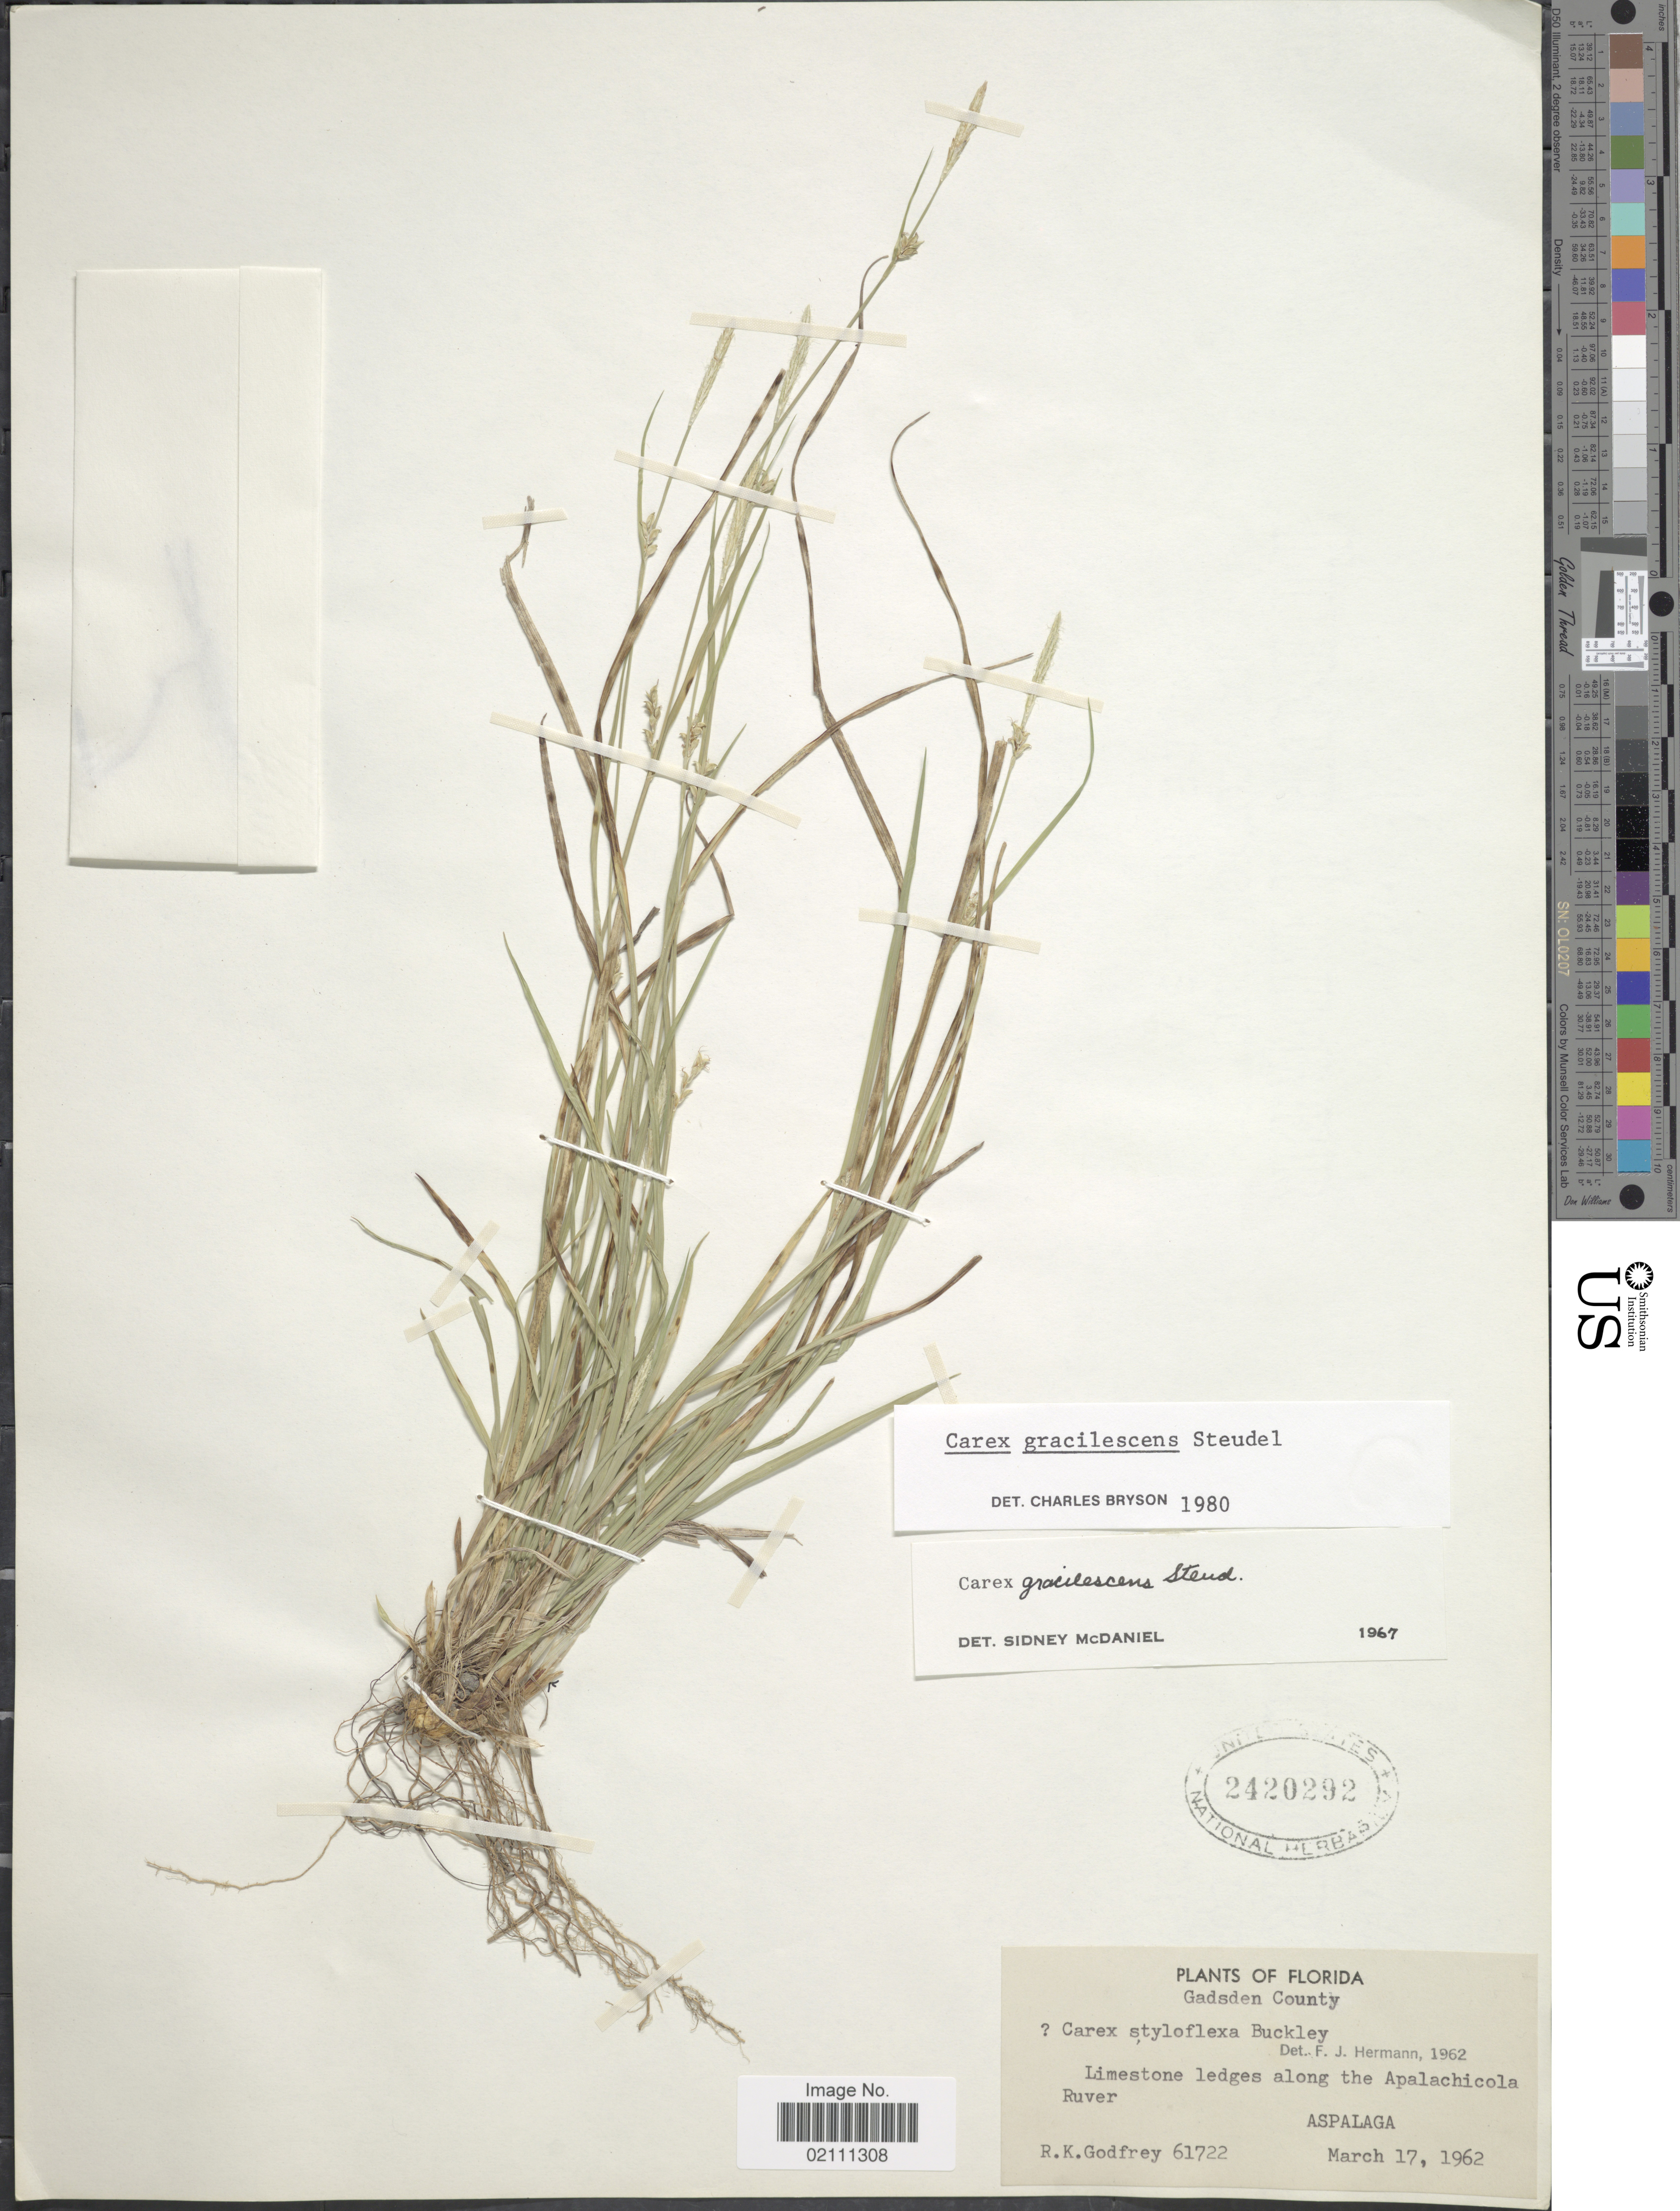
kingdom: Plantae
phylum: Tracheophyta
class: Liliopsida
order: Poales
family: Cyperaceae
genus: Carex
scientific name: Carex gracilescens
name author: Steud.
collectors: R. K. Godfrey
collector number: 61722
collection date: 1962-03-17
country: United States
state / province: Florida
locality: Gadsden County, Limestone ledges along the Apalachicola Ruver, Aspalaga.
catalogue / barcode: US 2420292